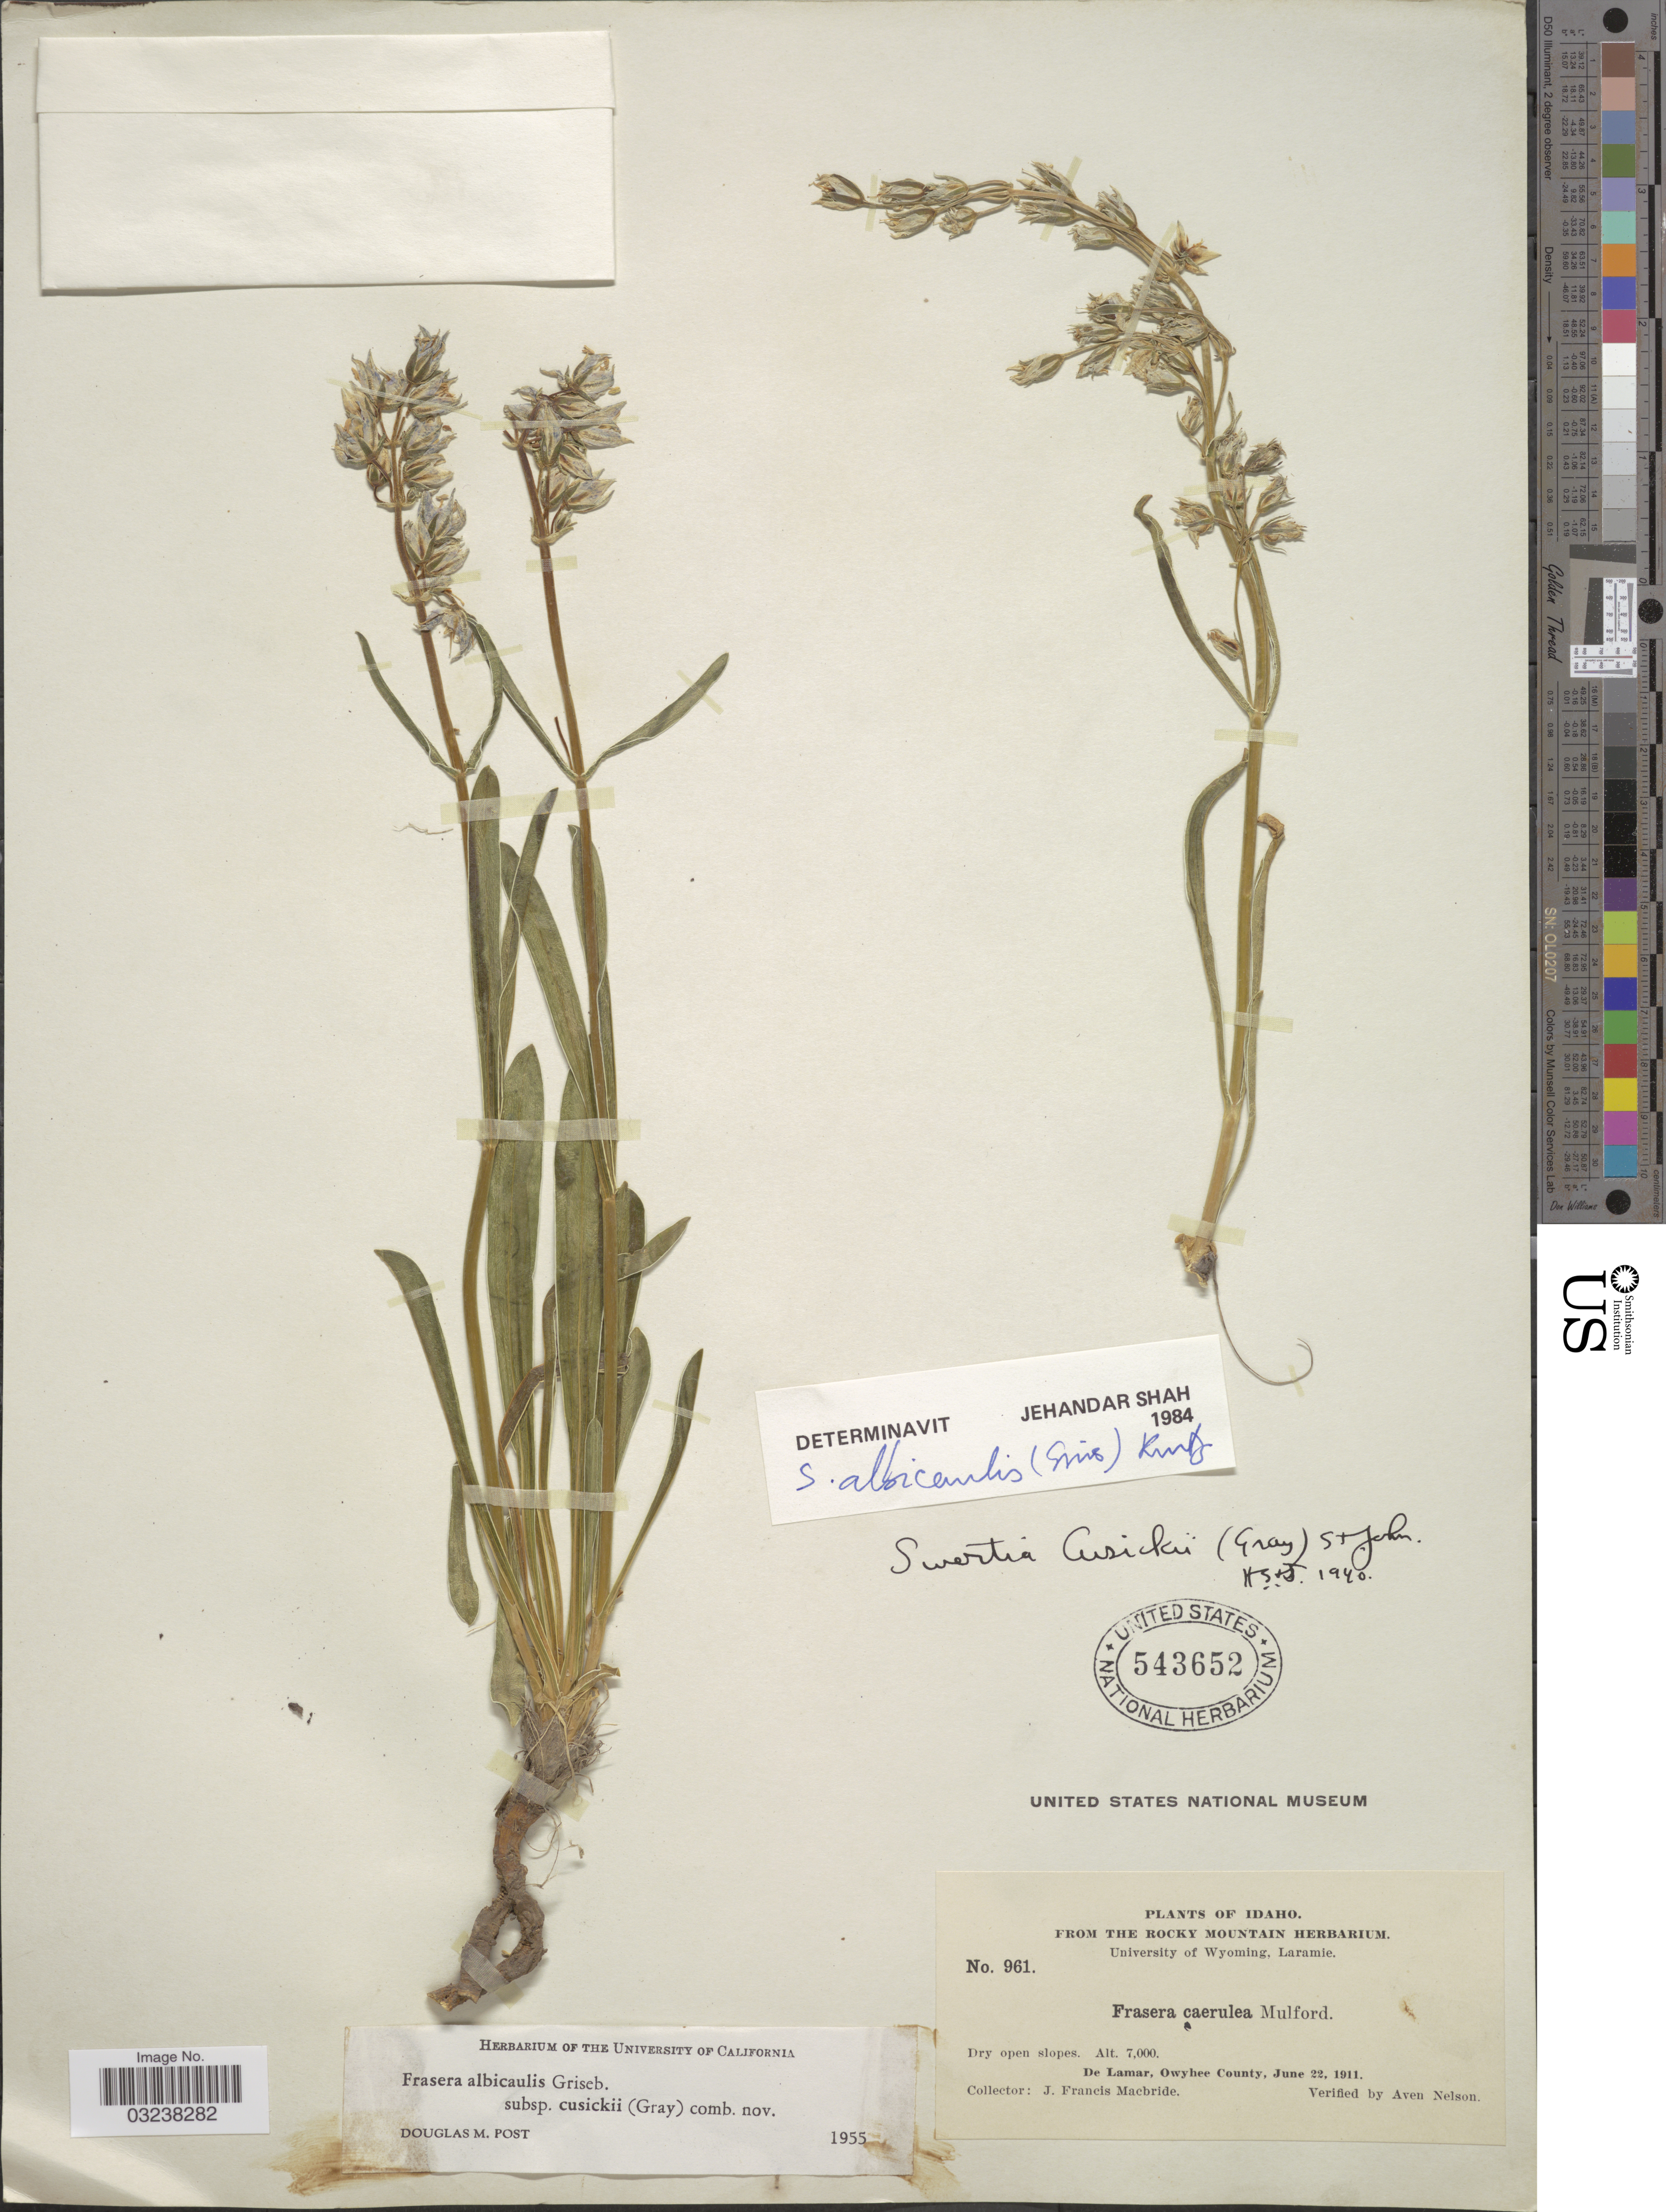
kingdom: Plantae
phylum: Tracheophyta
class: Magnoliopsida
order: Gentianales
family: Gentianaceae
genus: Swertia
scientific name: Swertia albicaulis var. cusickii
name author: (A. Gray) J.S. Pringle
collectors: J. F. Macbride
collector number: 961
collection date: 1911-06-22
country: United States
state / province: Idaho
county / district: Owyhee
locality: De Lamar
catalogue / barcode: US 543652